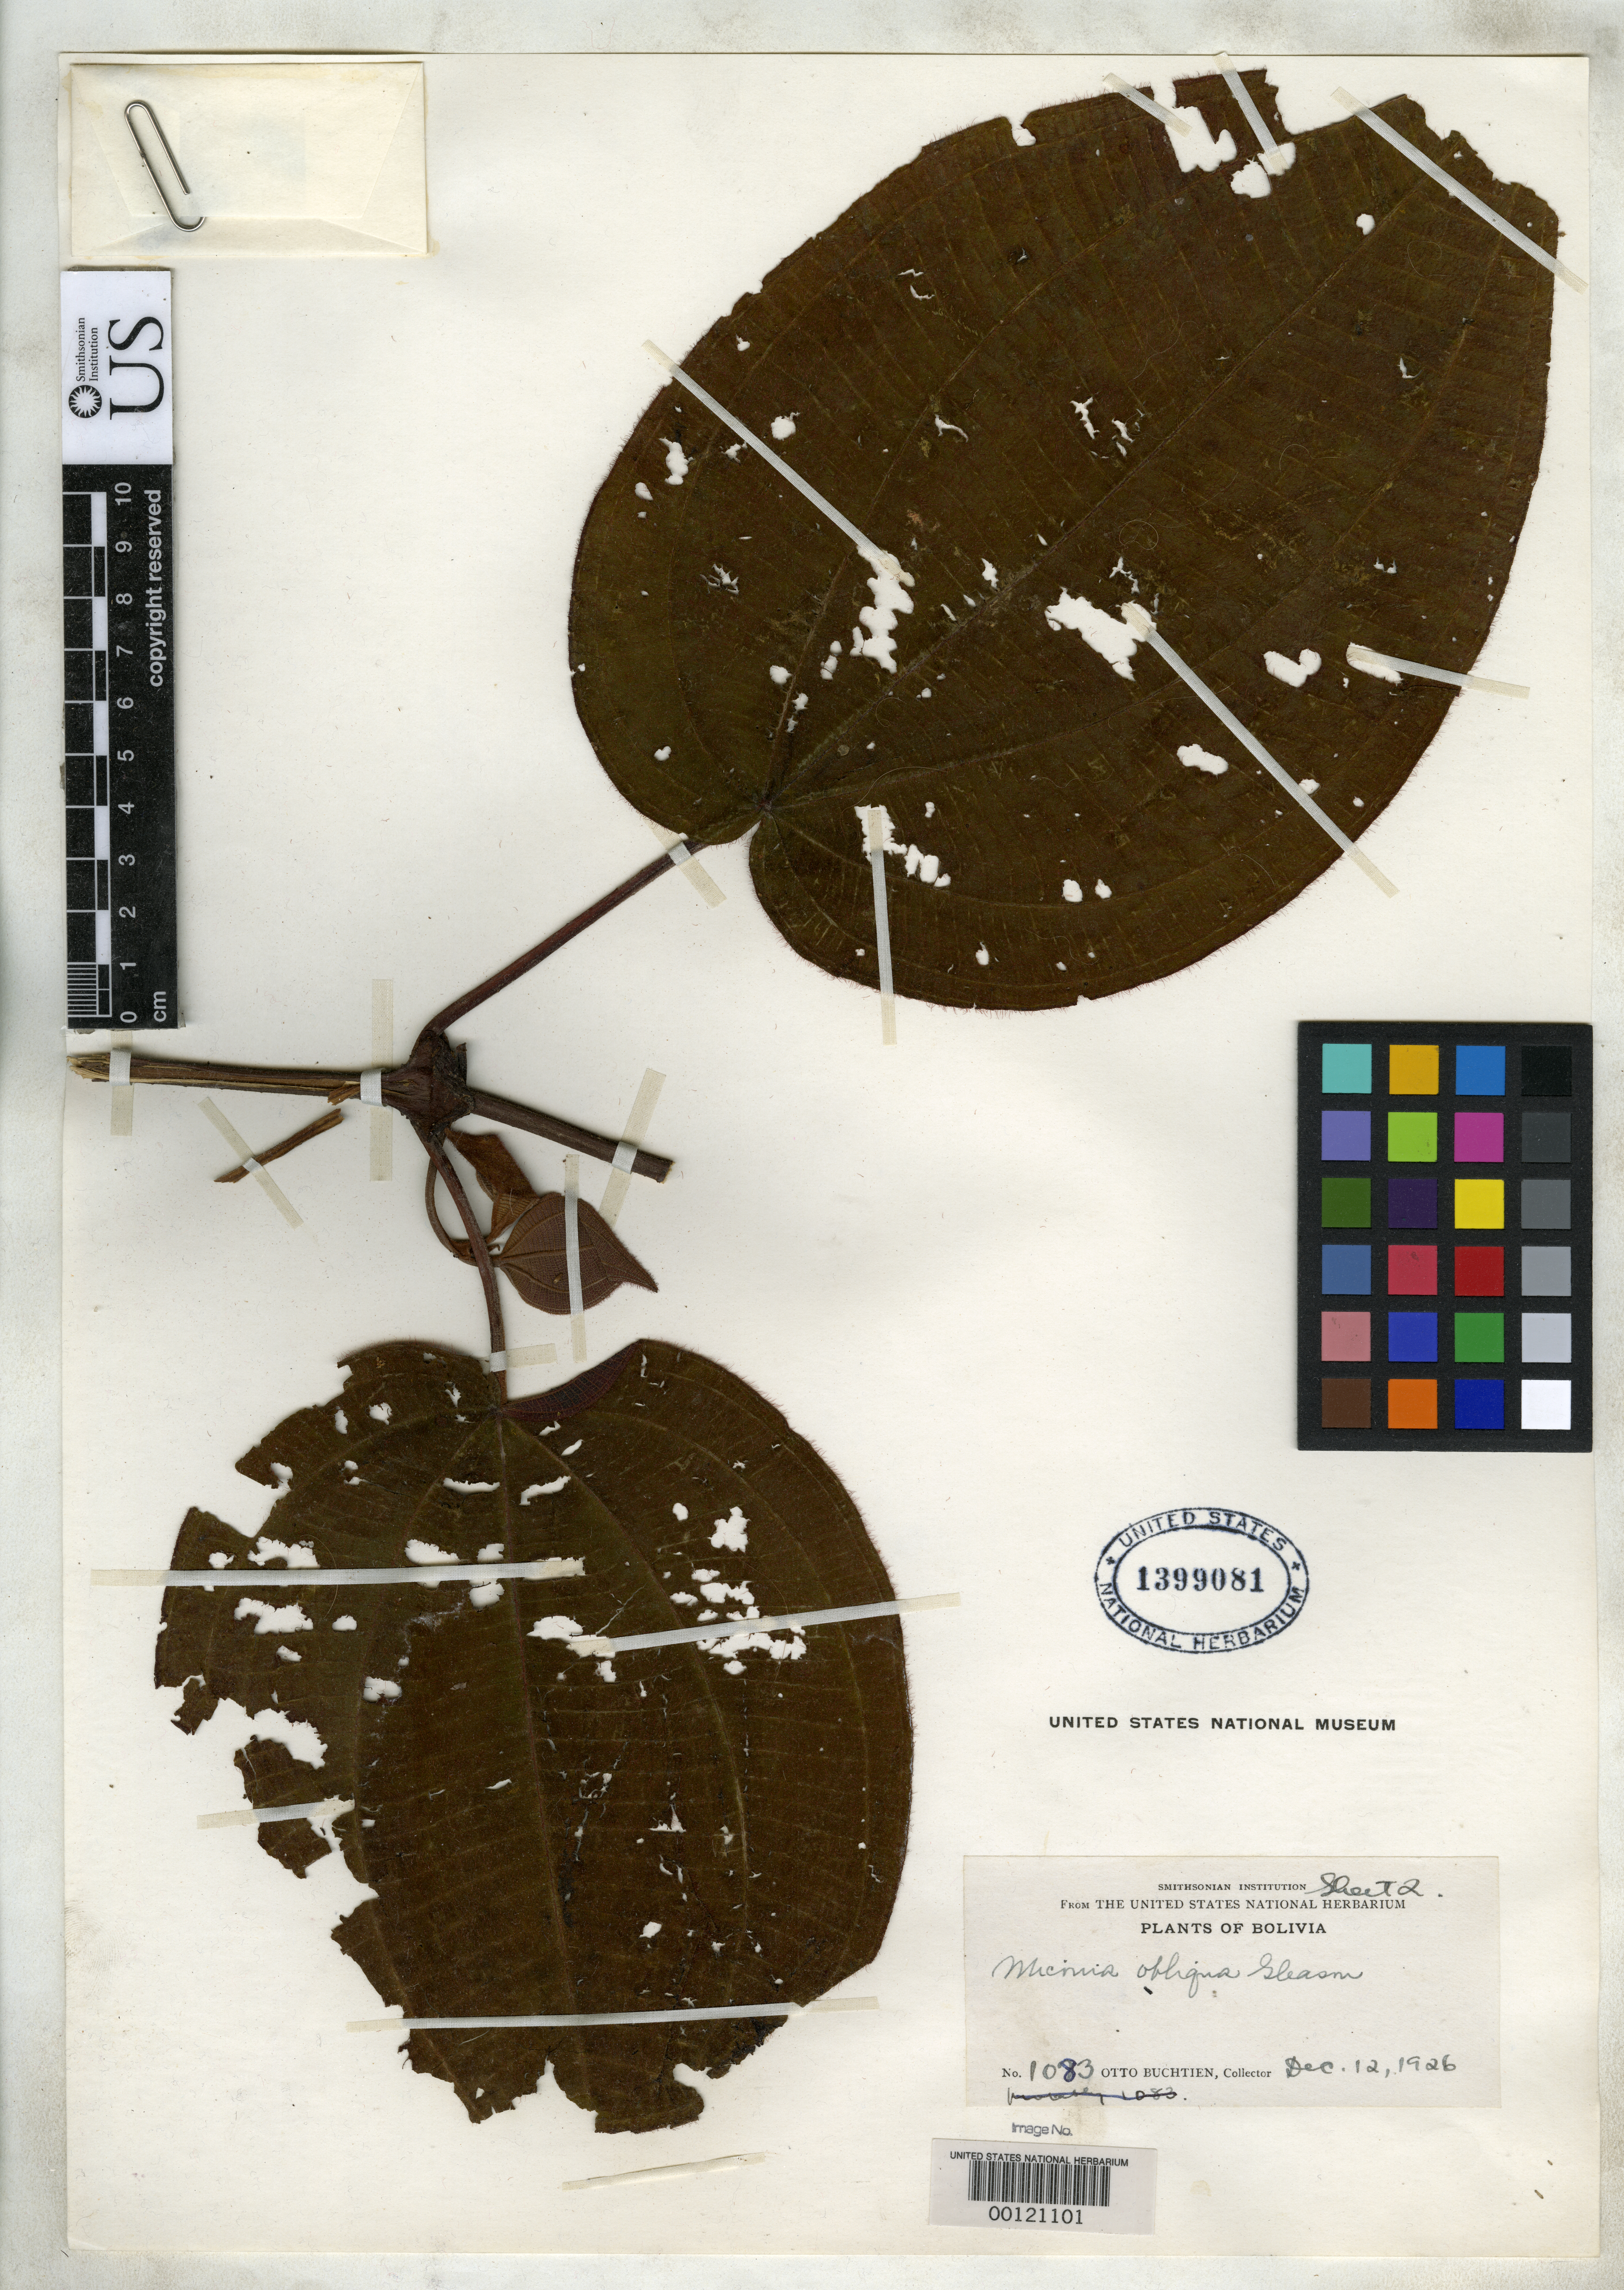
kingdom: Plantae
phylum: Tracheophyta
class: Magnoliopsida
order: Myrtales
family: Melastomataceae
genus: Miconia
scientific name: Miconia obliqua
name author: Gleason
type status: Isotype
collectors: O. Buchtien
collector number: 1083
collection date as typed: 12 Jul 1926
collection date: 1926-07-12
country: Bolivia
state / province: La Paz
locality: Mapiri region, Parotani.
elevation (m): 1000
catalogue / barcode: US 1399081